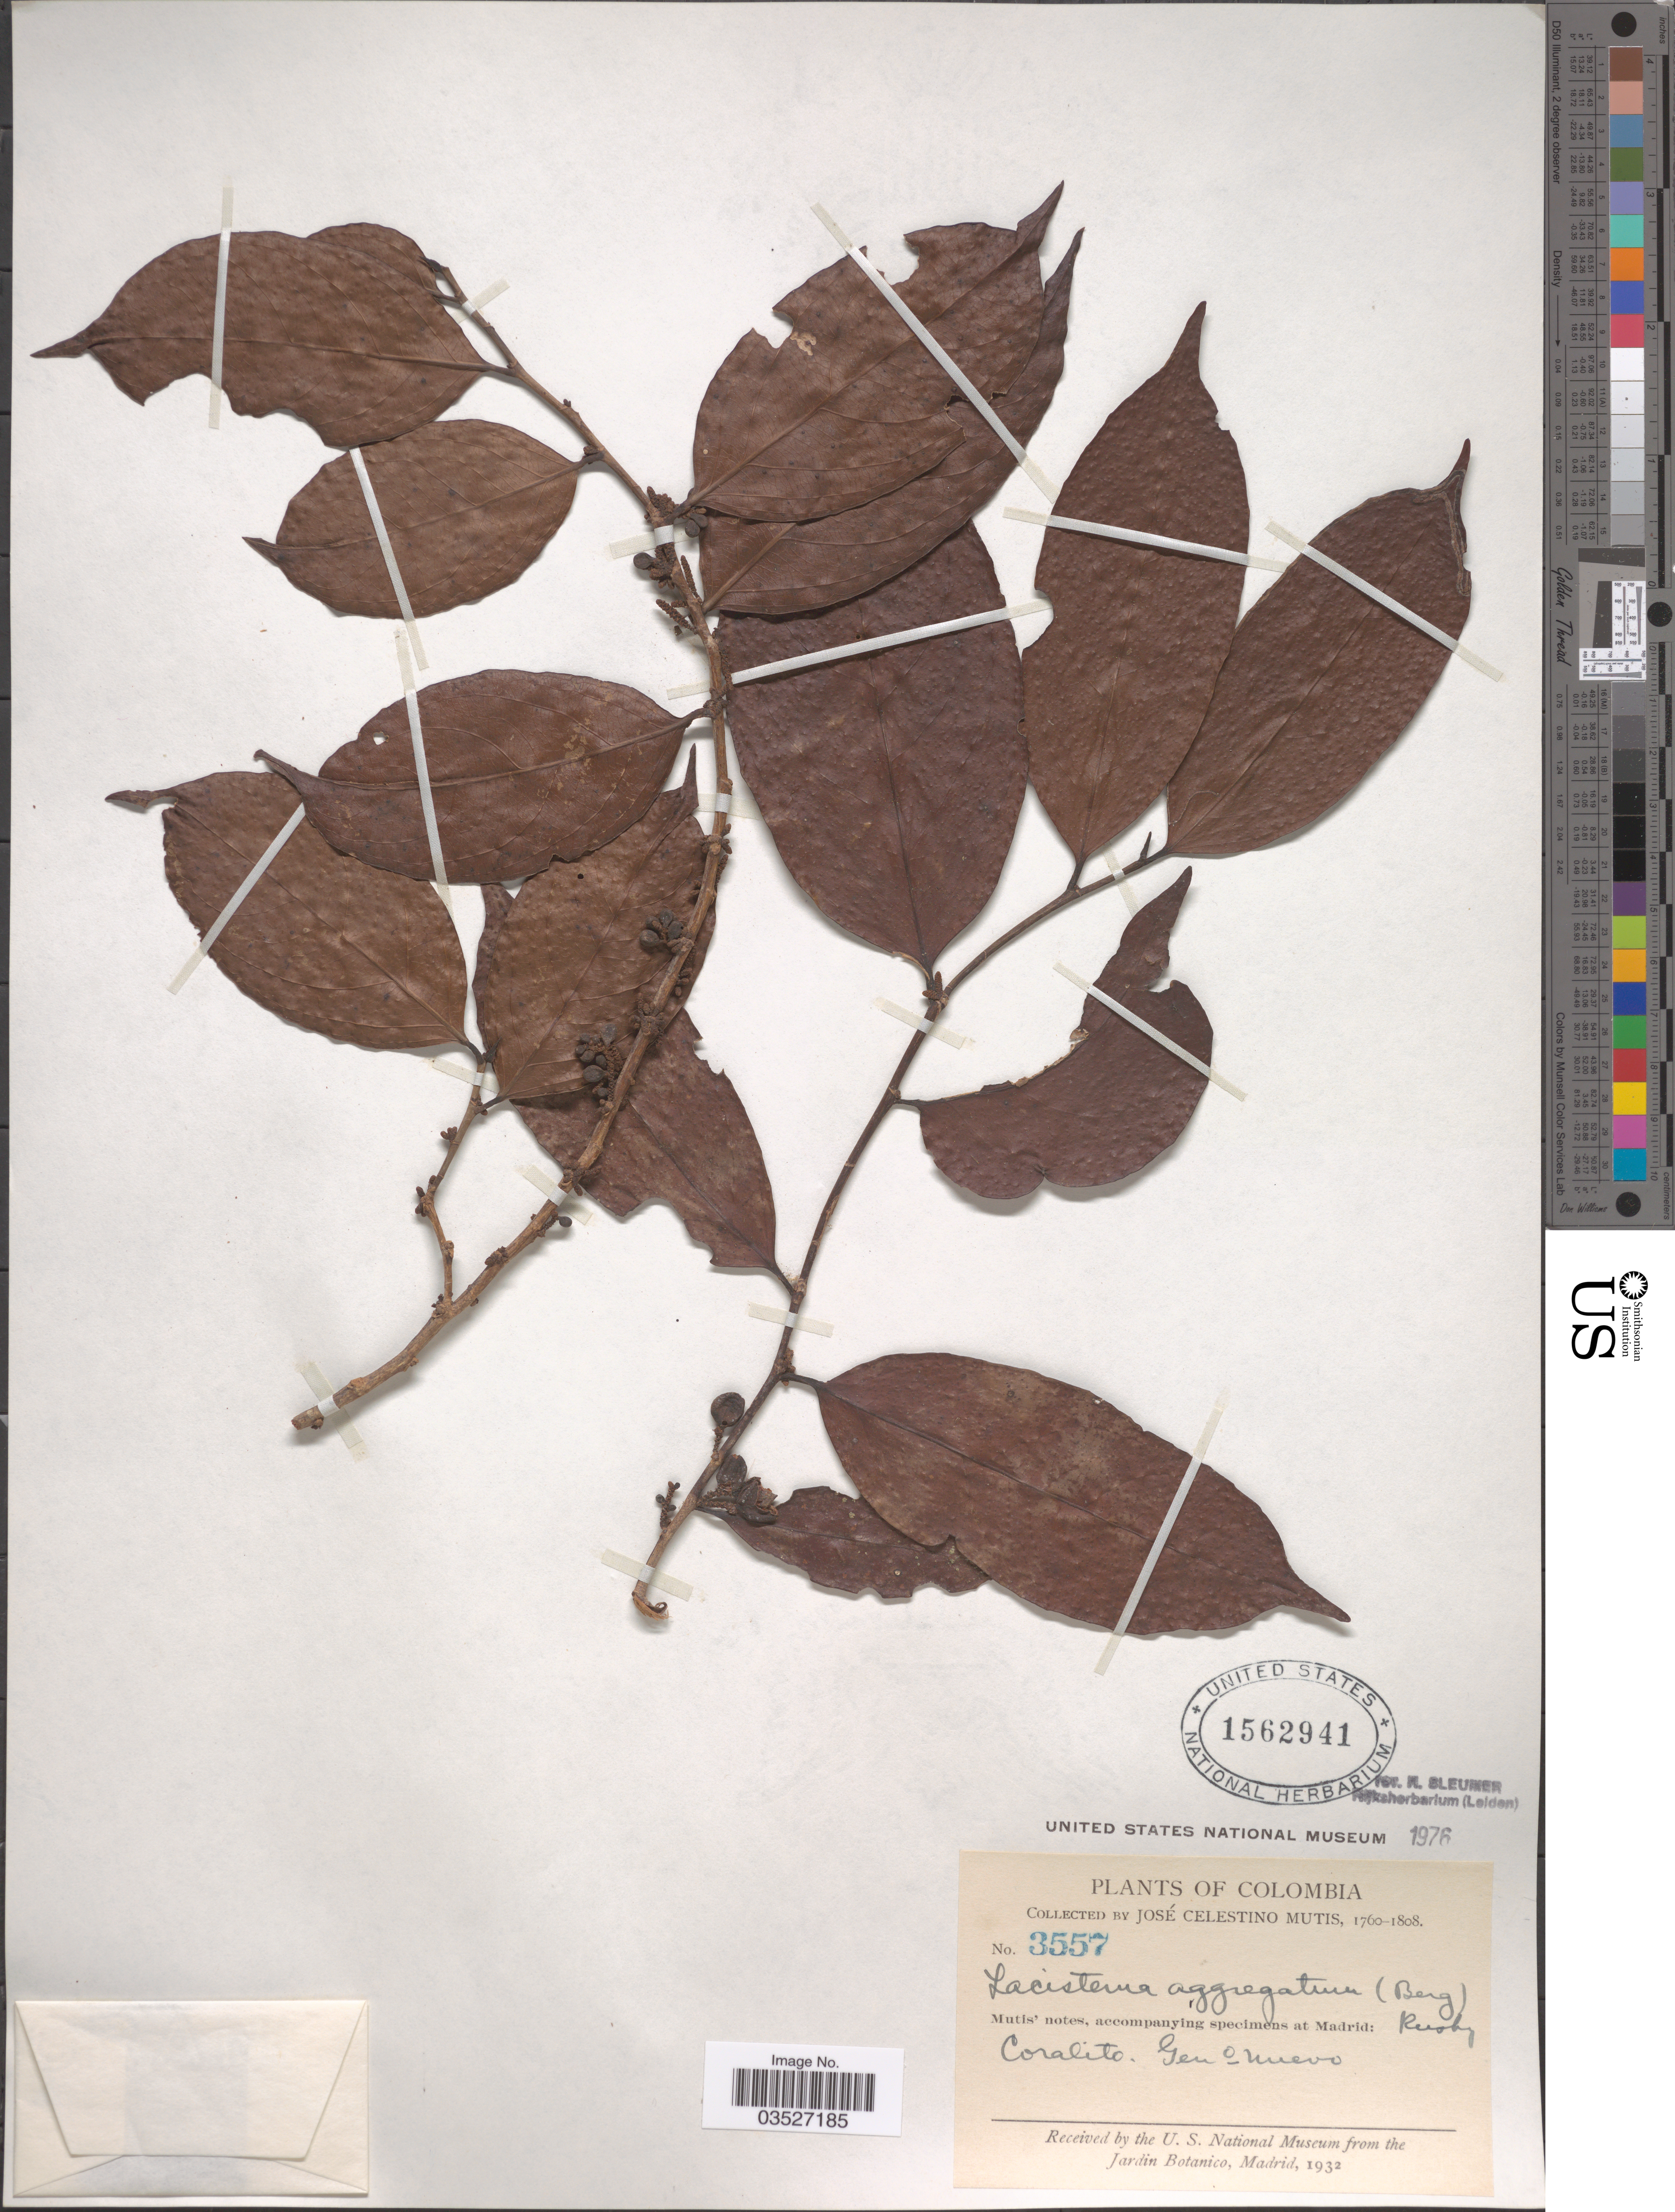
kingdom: Plantae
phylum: Tracheophyta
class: Magnoliopsida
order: Malpighiales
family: Lacistemataceae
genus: Lacistema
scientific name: Lacistema aggregatum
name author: (P.J. Bergius) Rusby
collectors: J. C. B. Mutis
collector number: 3557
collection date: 1760/1808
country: Colombia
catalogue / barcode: US 1562941